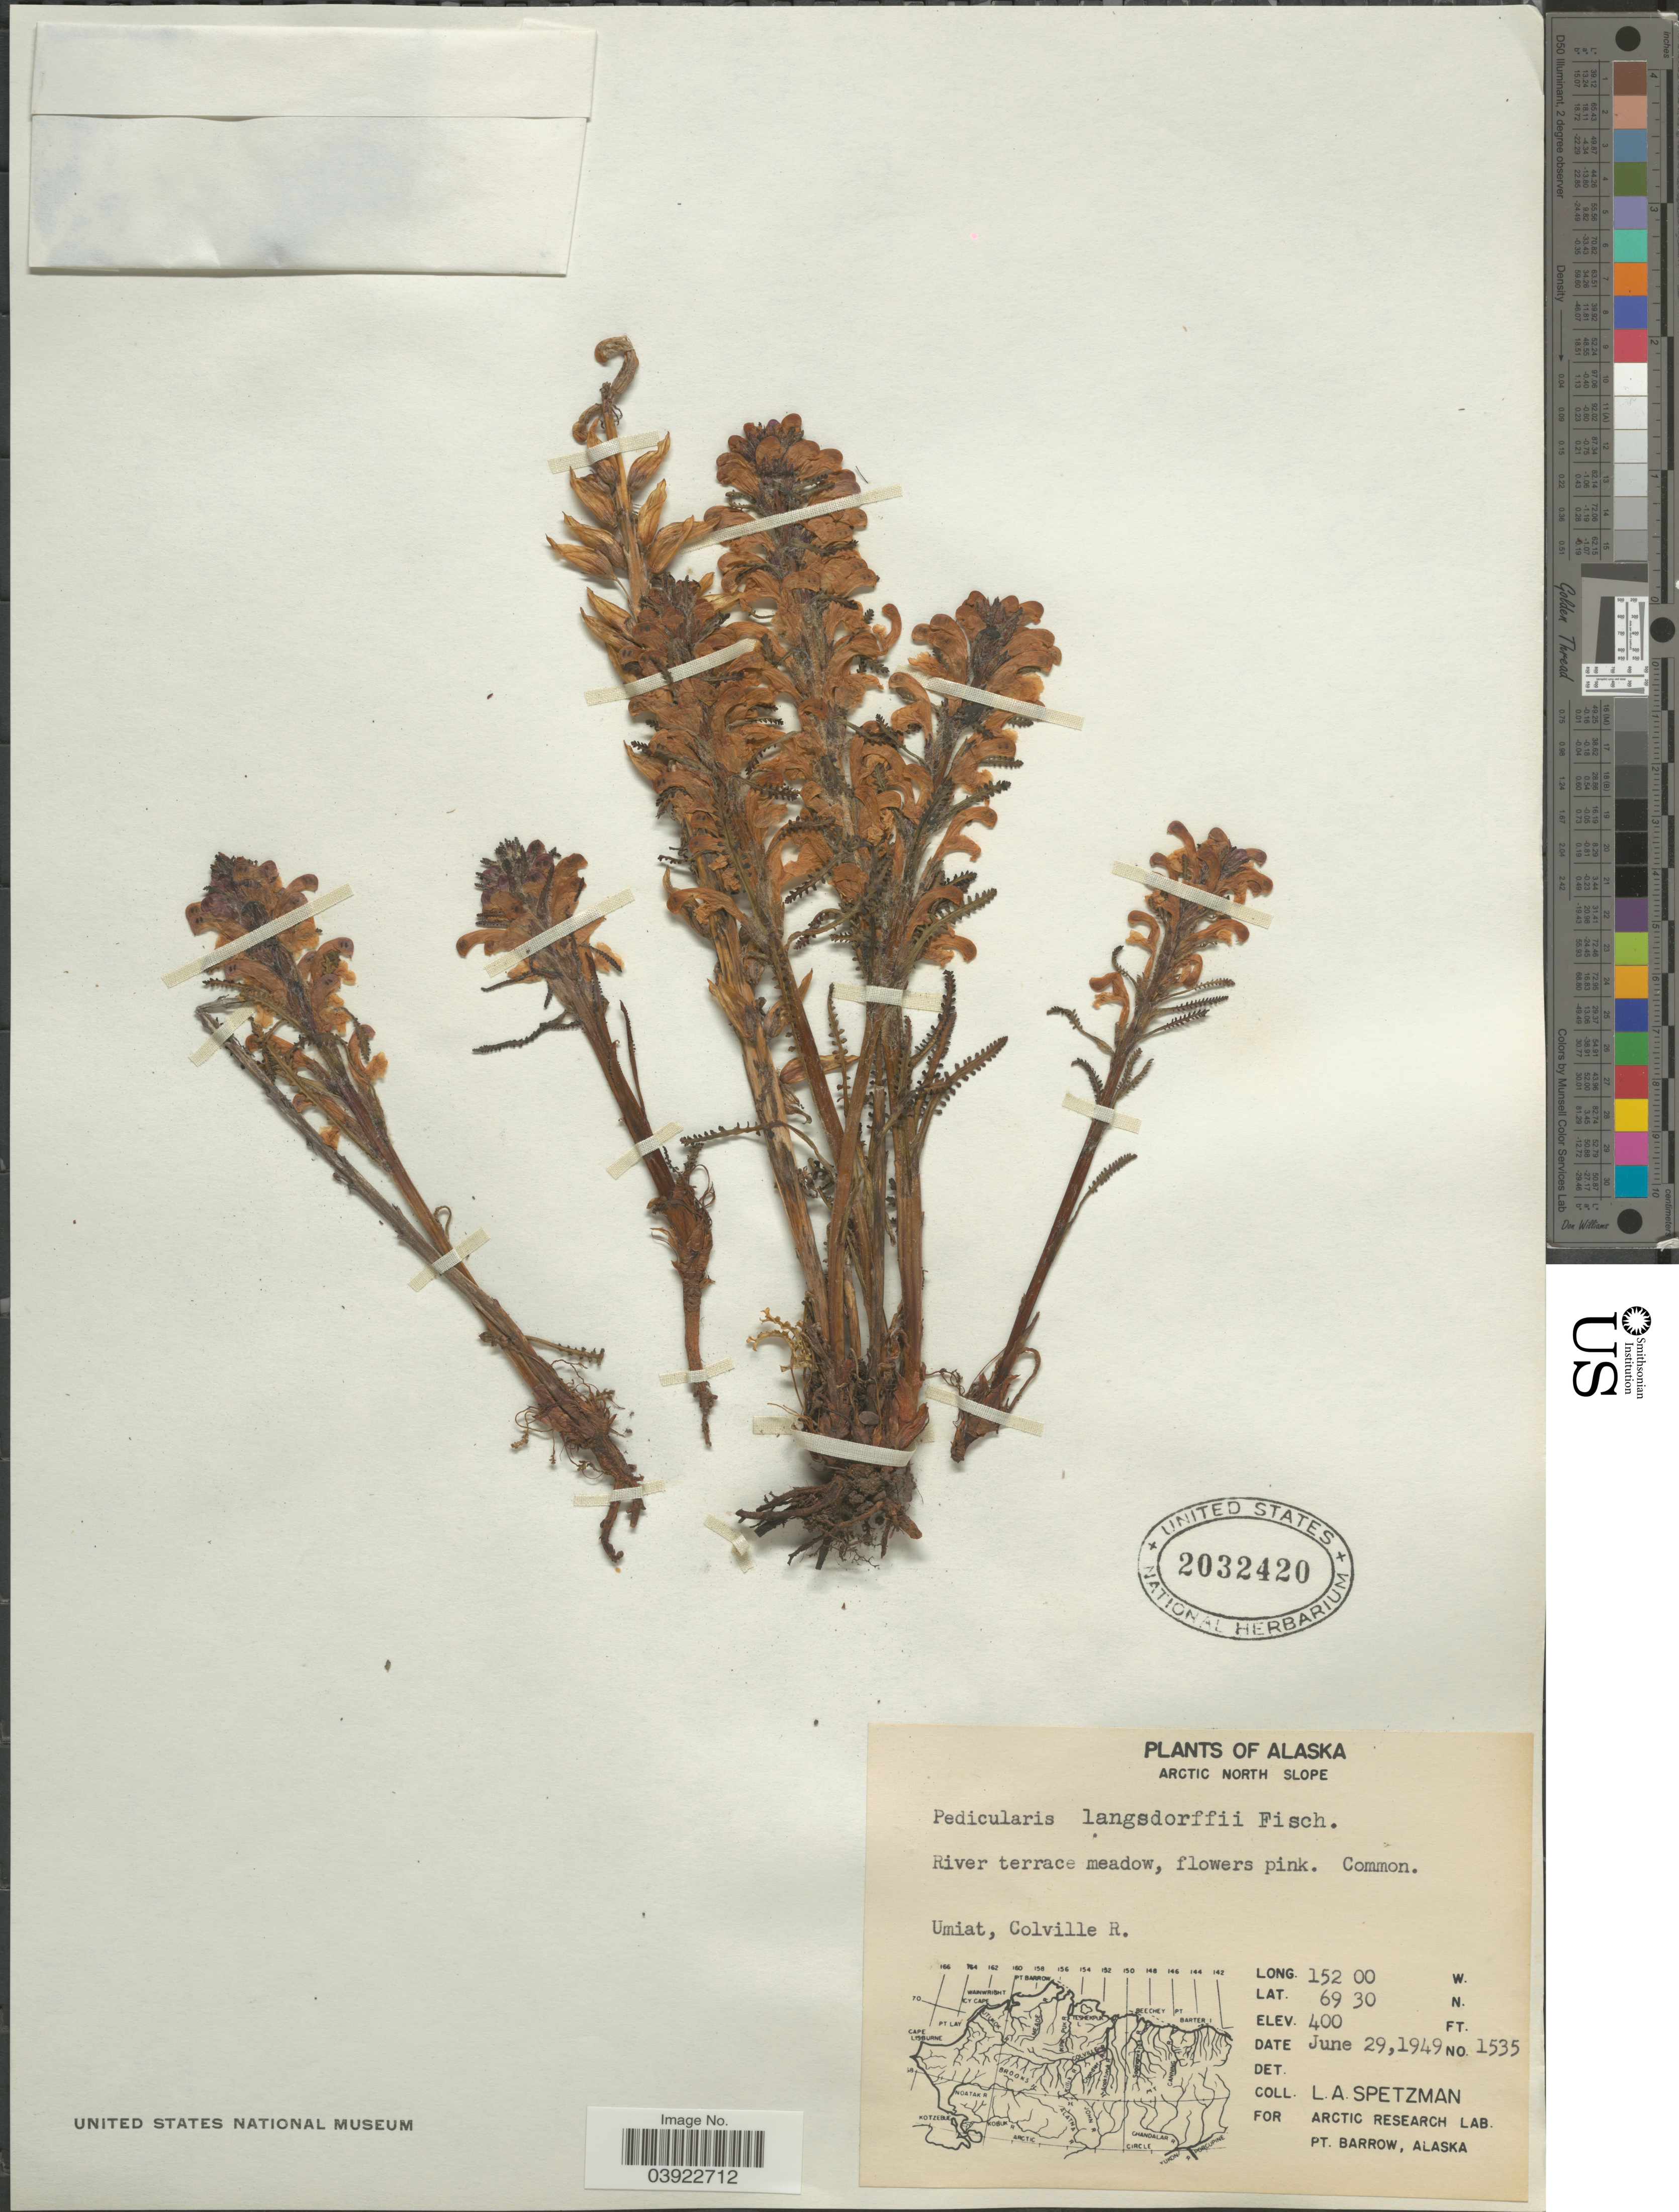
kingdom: Plantae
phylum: Tracheophyta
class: Magnoliopsida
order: Lamiales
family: Orobanchaceae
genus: Pedicularis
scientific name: Pedicularis langsdorffii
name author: Fisch. ex Steven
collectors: L. Spetzman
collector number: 1535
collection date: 1949-06-29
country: United States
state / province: Alaska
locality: Arctic North Slope. River terrace meadow. Umiat, Colville R.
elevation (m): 122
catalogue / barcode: US 2032420